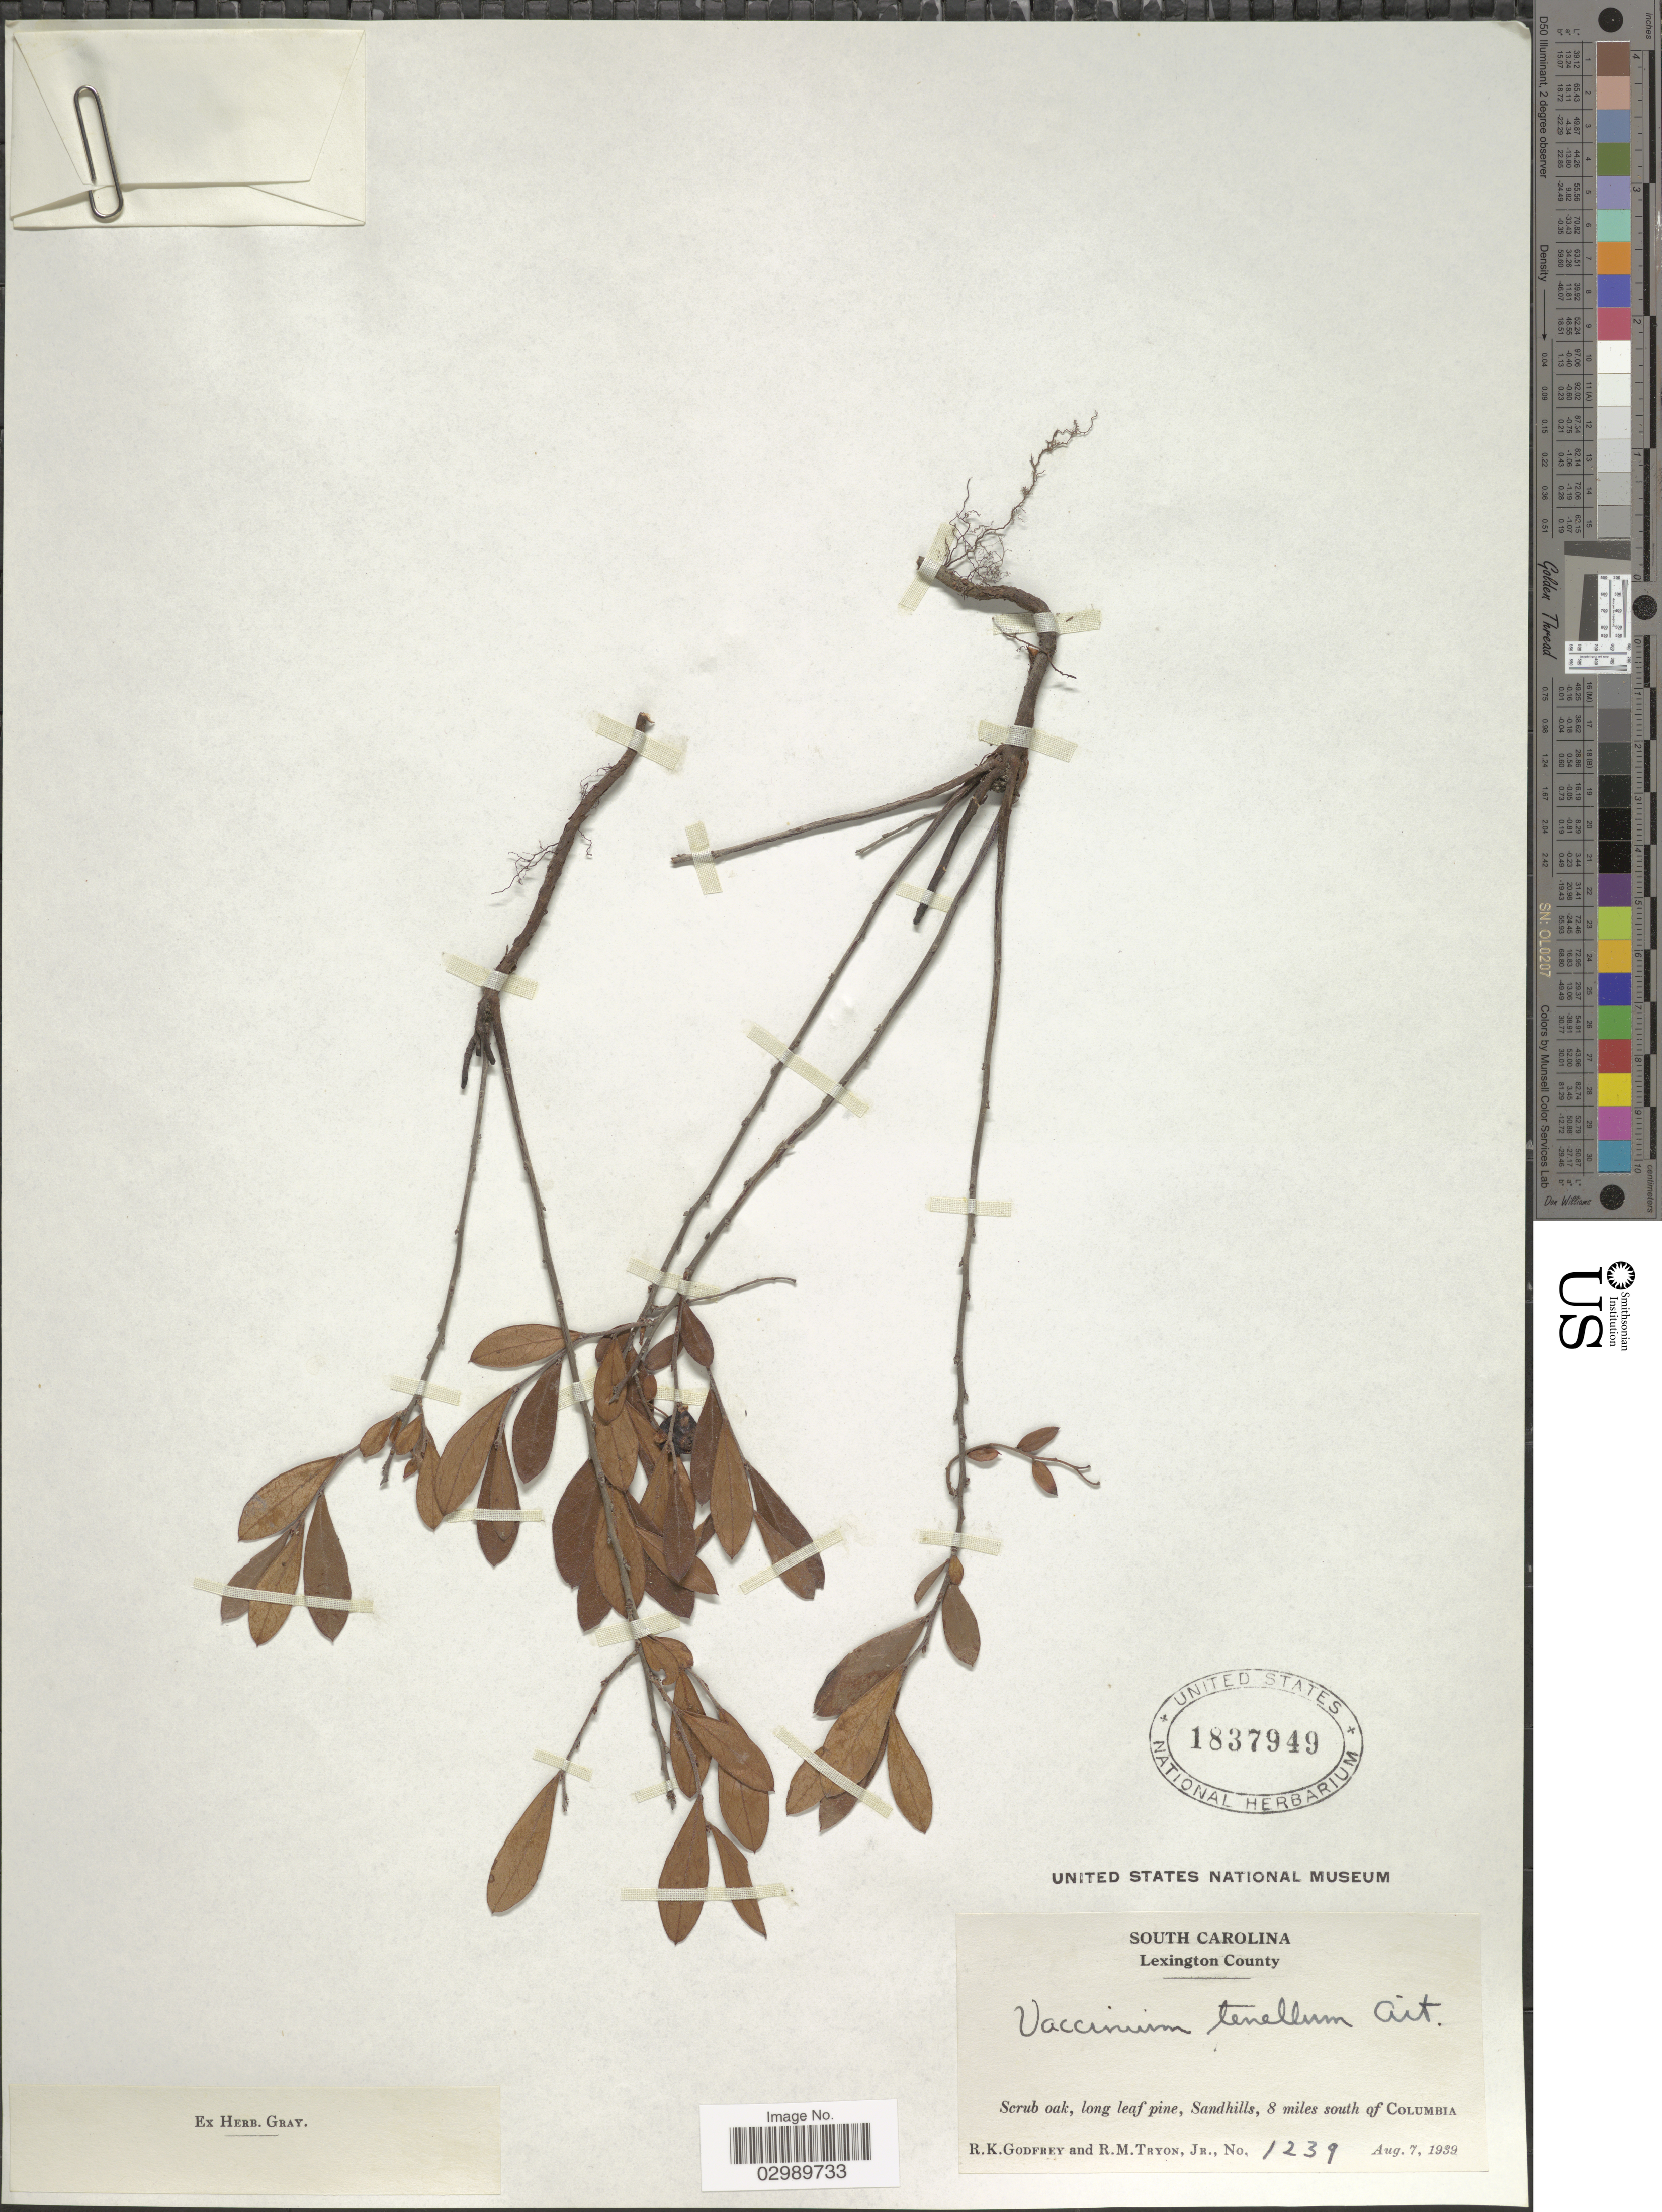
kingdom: Plantae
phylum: Tracheophyta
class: Magnoliopsida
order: Ericales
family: Ericaceae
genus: Vaccinium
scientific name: Vaccinium tenellum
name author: Aiton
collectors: R. K. Godfrey & R. Tryon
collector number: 1239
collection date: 1939-08-07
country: United States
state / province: South Carolina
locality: Lexington County. 8 miles south of Columbia.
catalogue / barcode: US 1837949